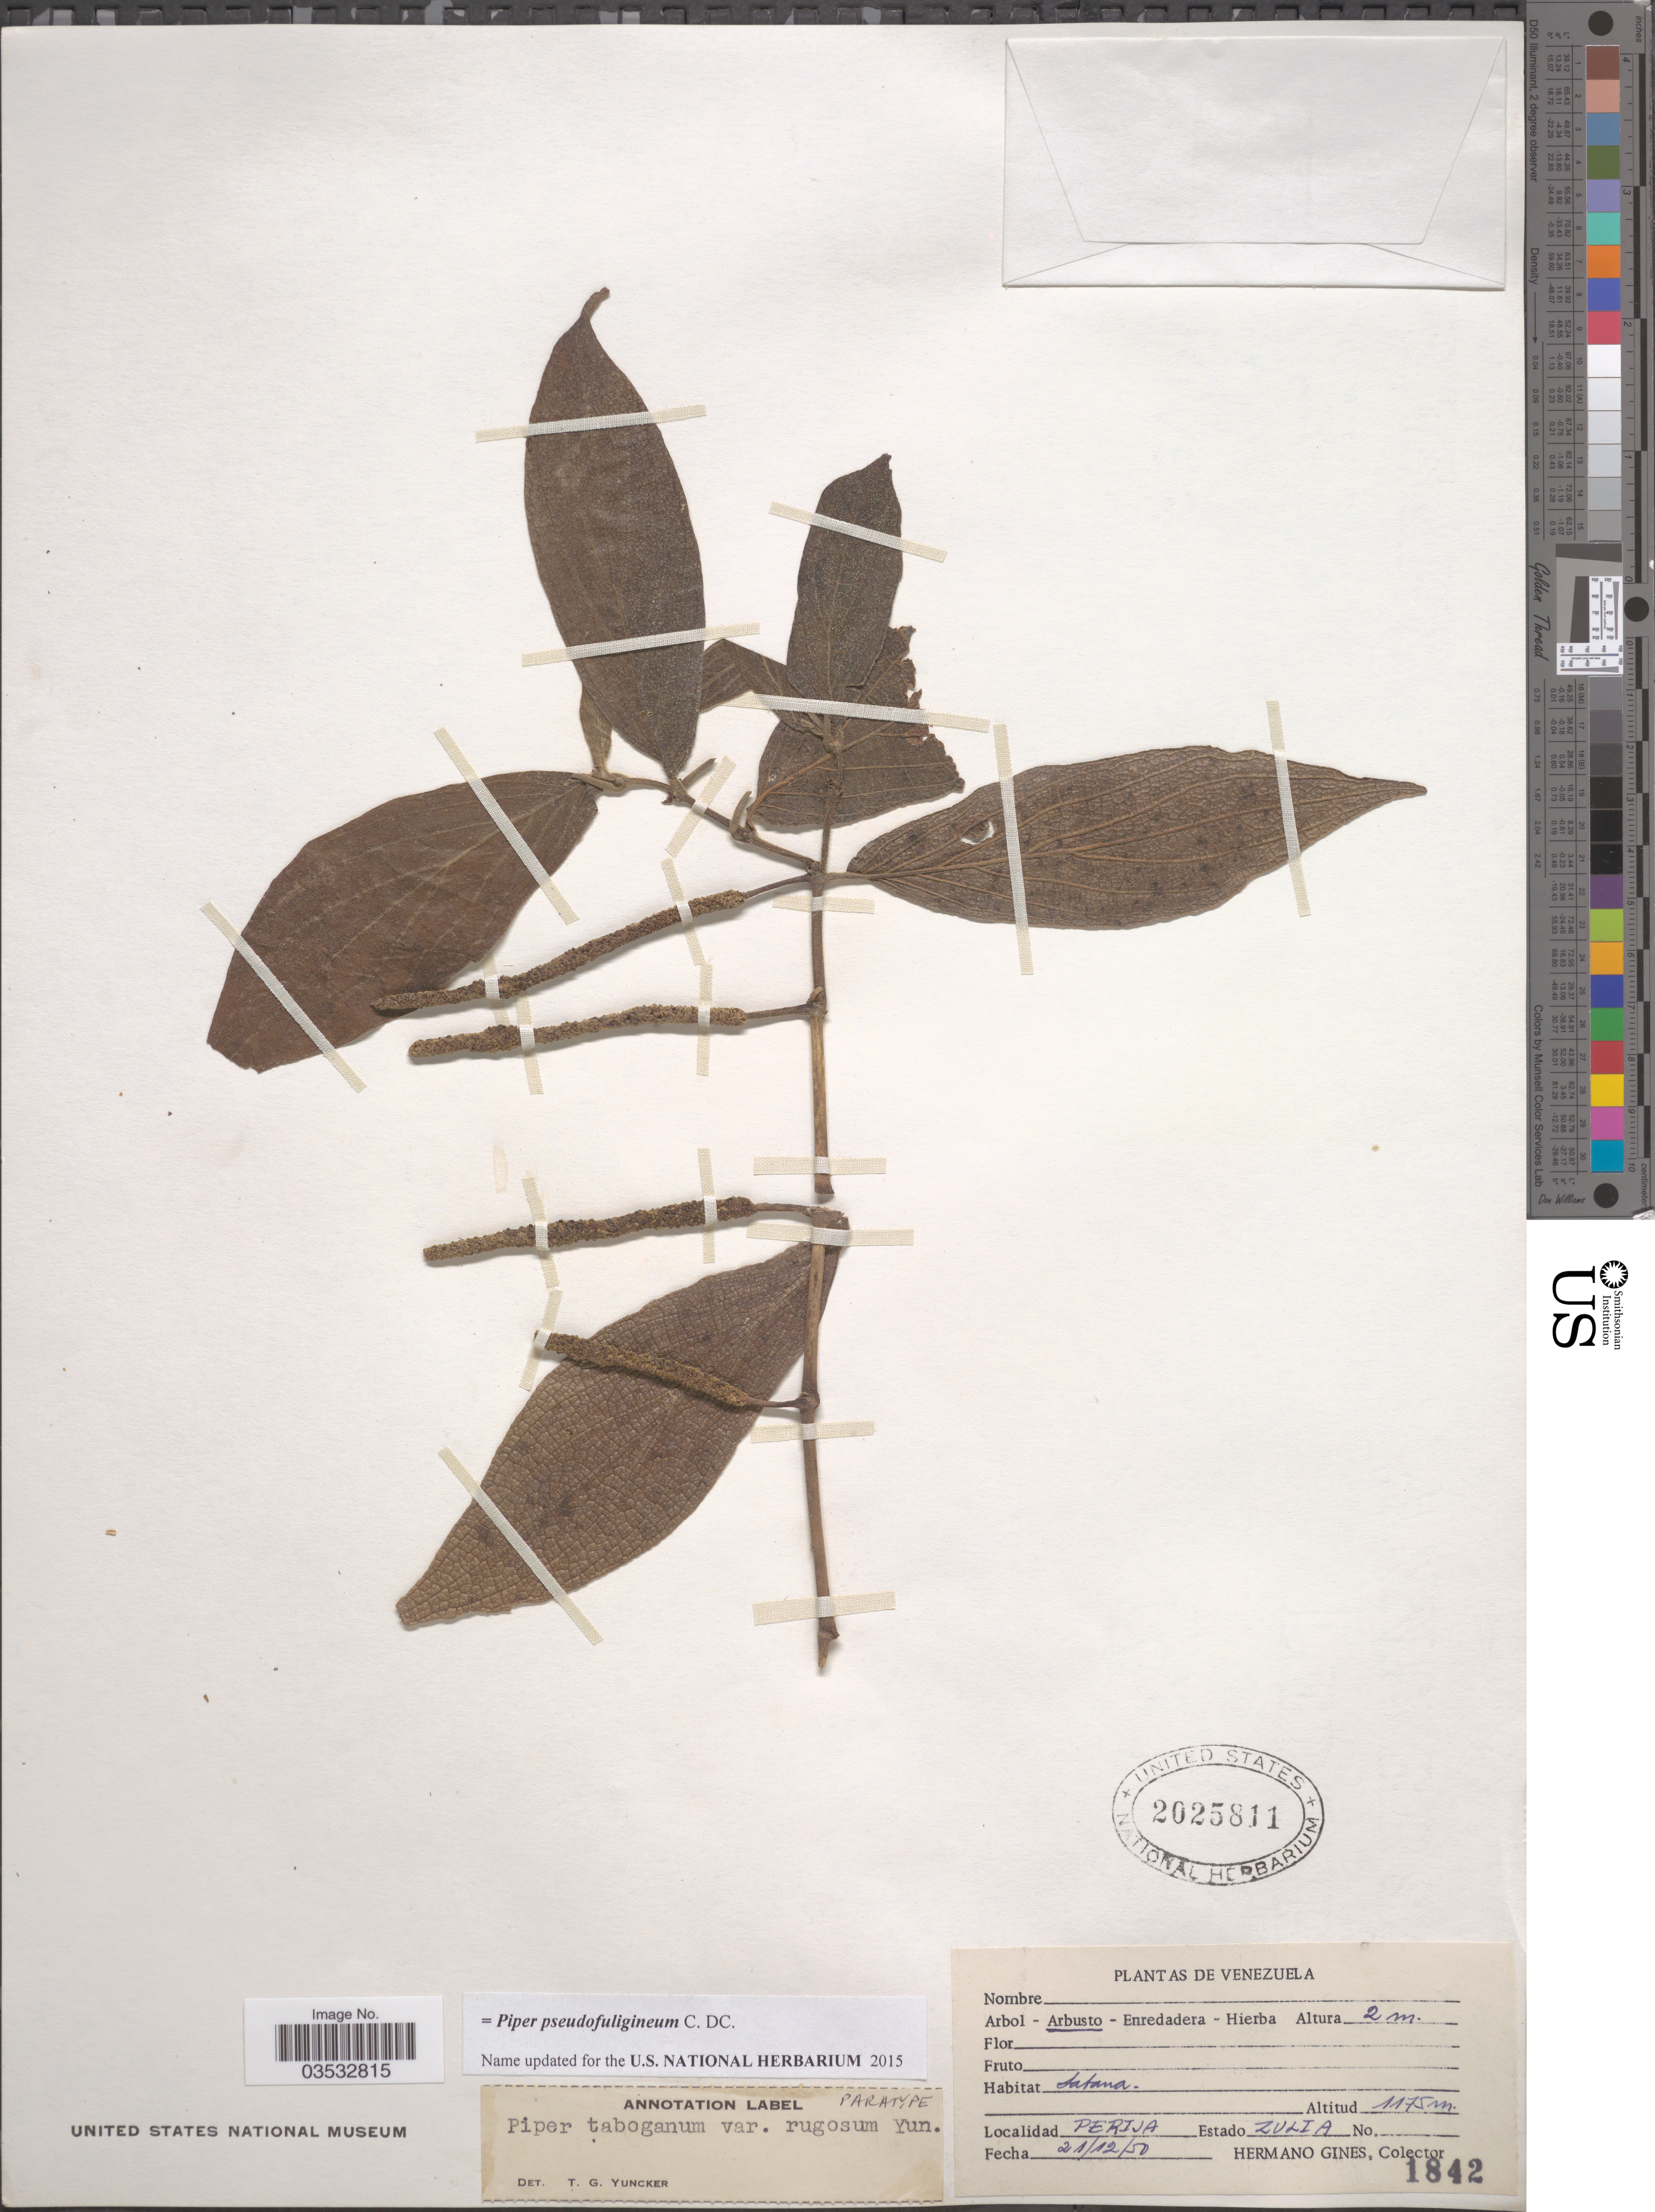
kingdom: Plantae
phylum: Tracheophyta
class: Magnoliopsida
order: Piperales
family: Piperaceae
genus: Piper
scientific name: Piper pseudofuligineum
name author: C. DC.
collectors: Bro. Gines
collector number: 1842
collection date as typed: Transcribed d/m/y: 21/12/50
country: Venezuela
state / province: Zulia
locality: Perija.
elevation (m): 1175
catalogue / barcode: US 2025811